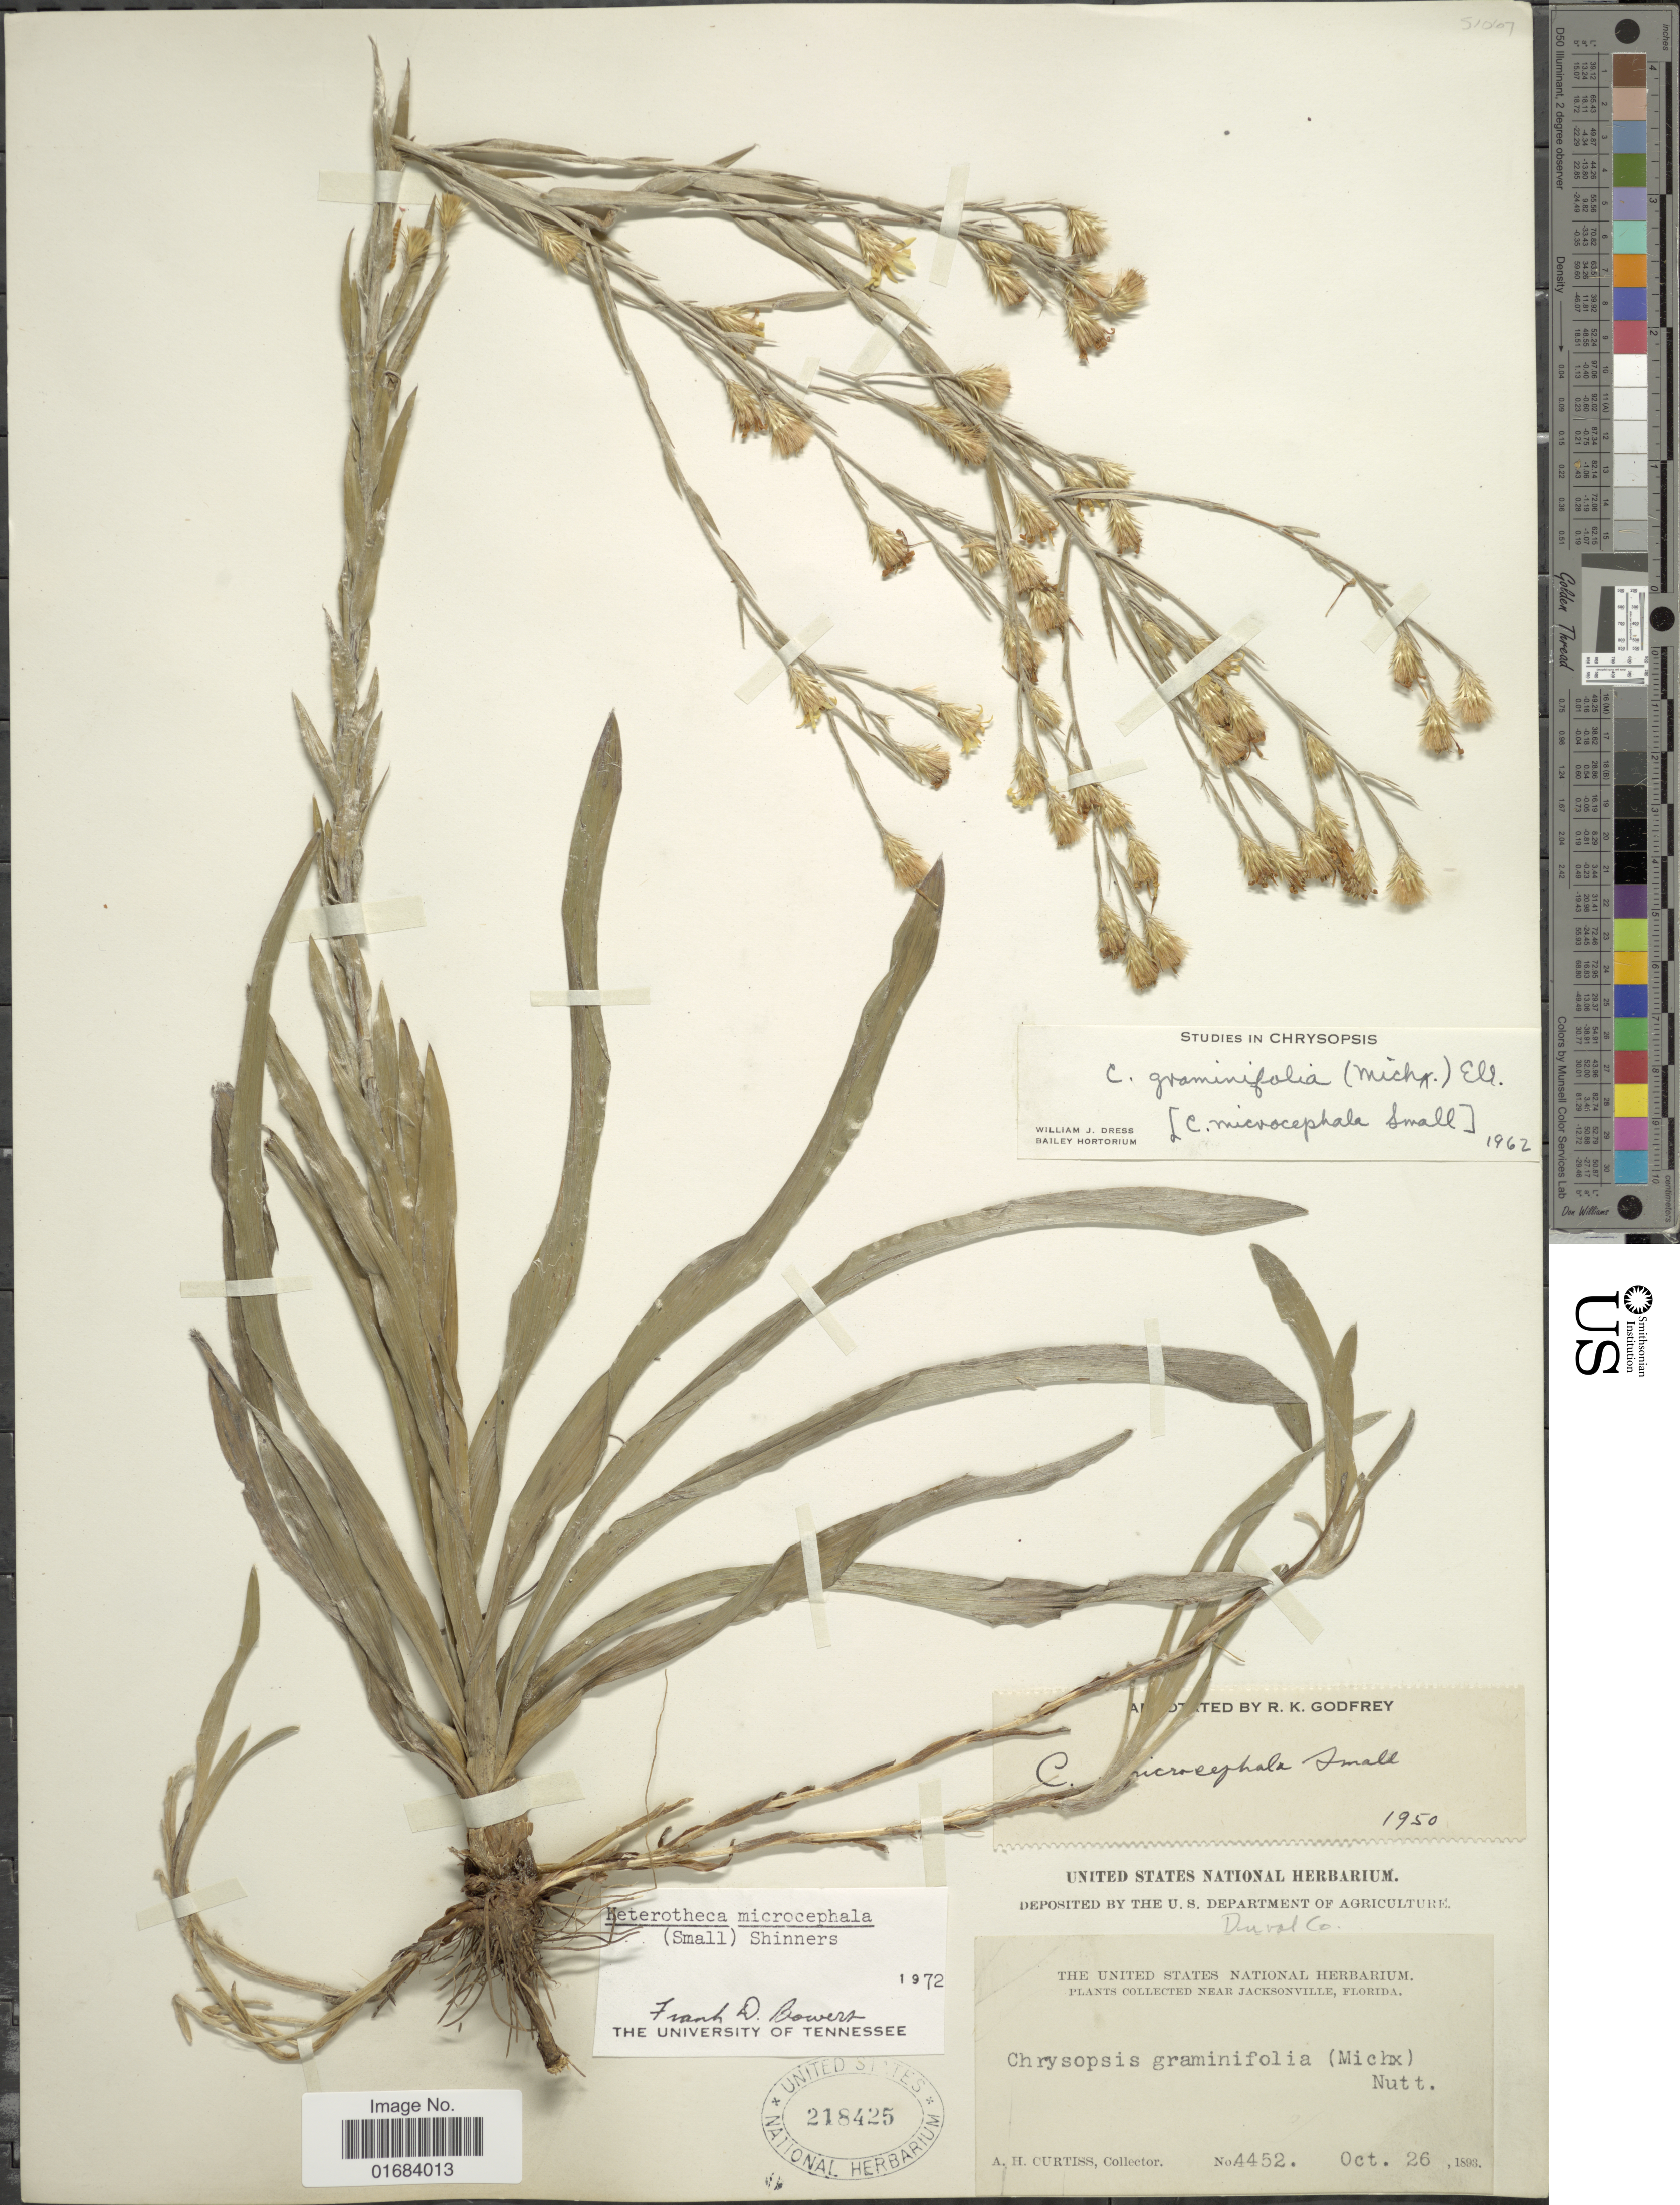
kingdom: Plantae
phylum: Tracheophyta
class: Magnoliopsida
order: Asterales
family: Asteraceae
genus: Pityopsis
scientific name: Pityopsis microcephala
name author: Small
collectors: A. H. Curtiss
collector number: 4452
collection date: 1893-10-26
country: United States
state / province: Florida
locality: Near Jacksonville.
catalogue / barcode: US 218425